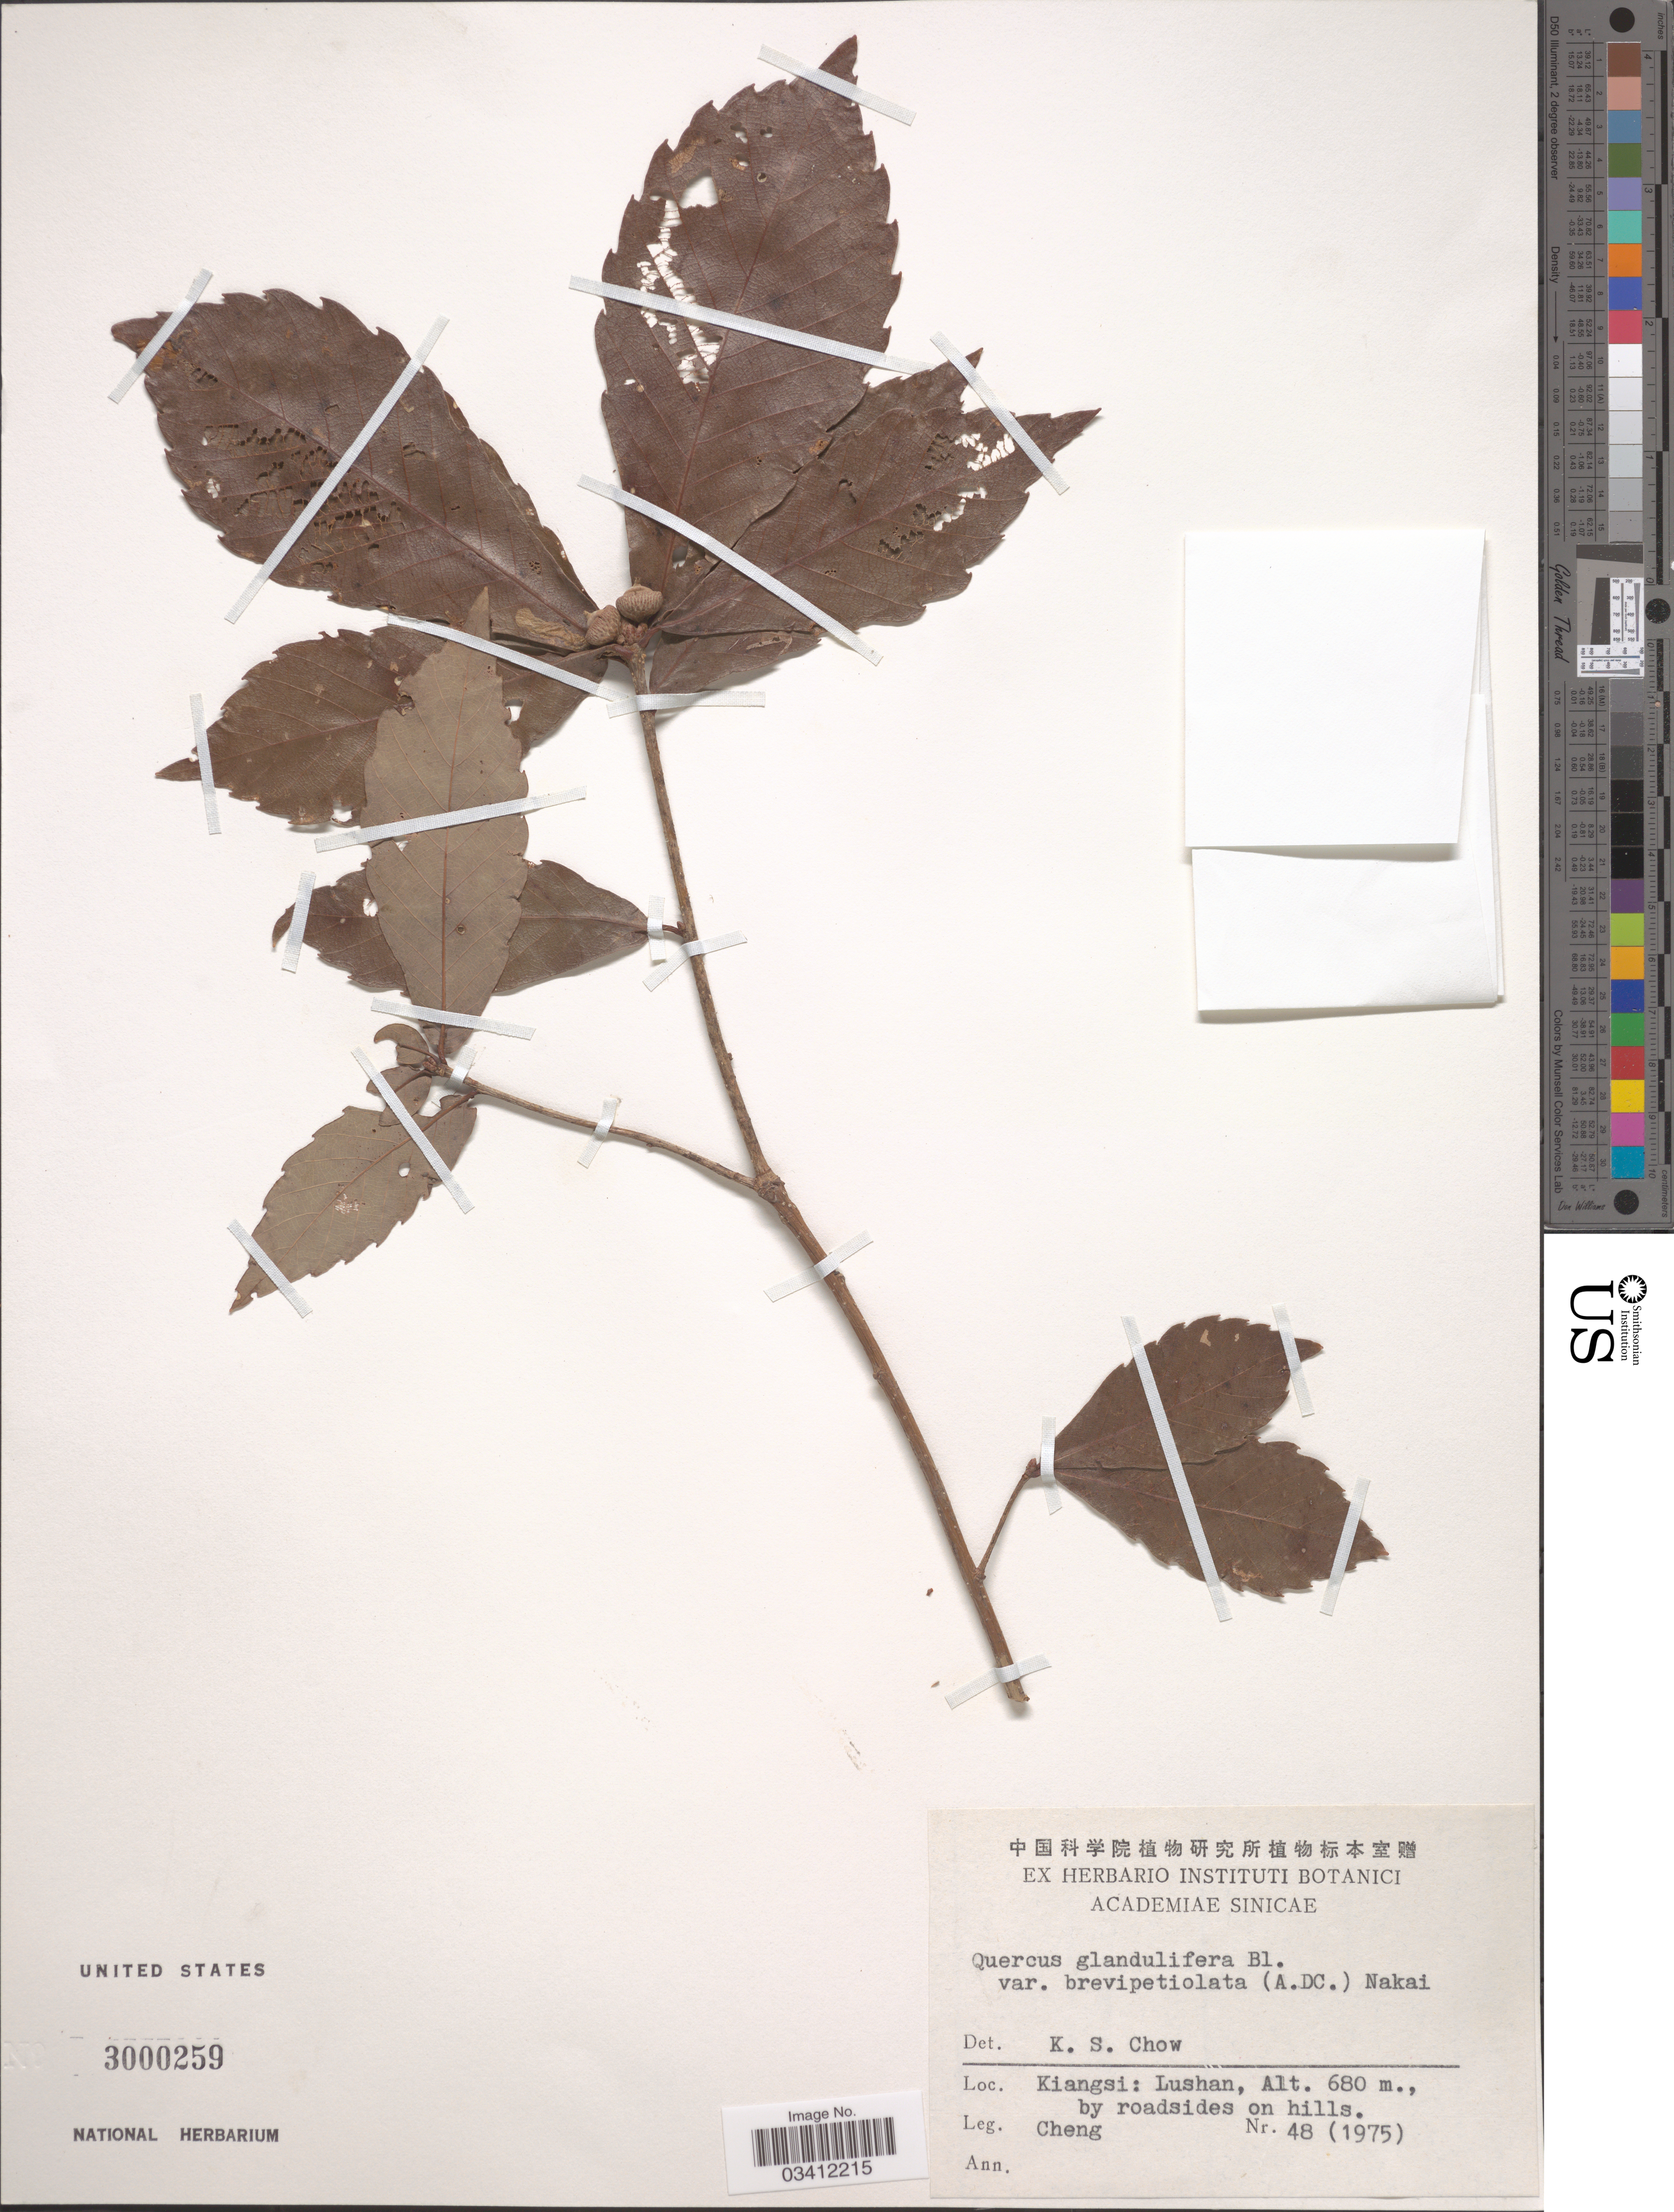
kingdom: Plantae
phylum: Tracheophyta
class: Magnoliopsida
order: Fagales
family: Fagaceae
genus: Quercus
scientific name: Quercus serrata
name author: Thunb.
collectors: -. Cheng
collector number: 48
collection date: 1975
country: China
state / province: Jiangxi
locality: Kiangsi: Lushan.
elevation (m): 680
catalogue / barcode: US 3000259